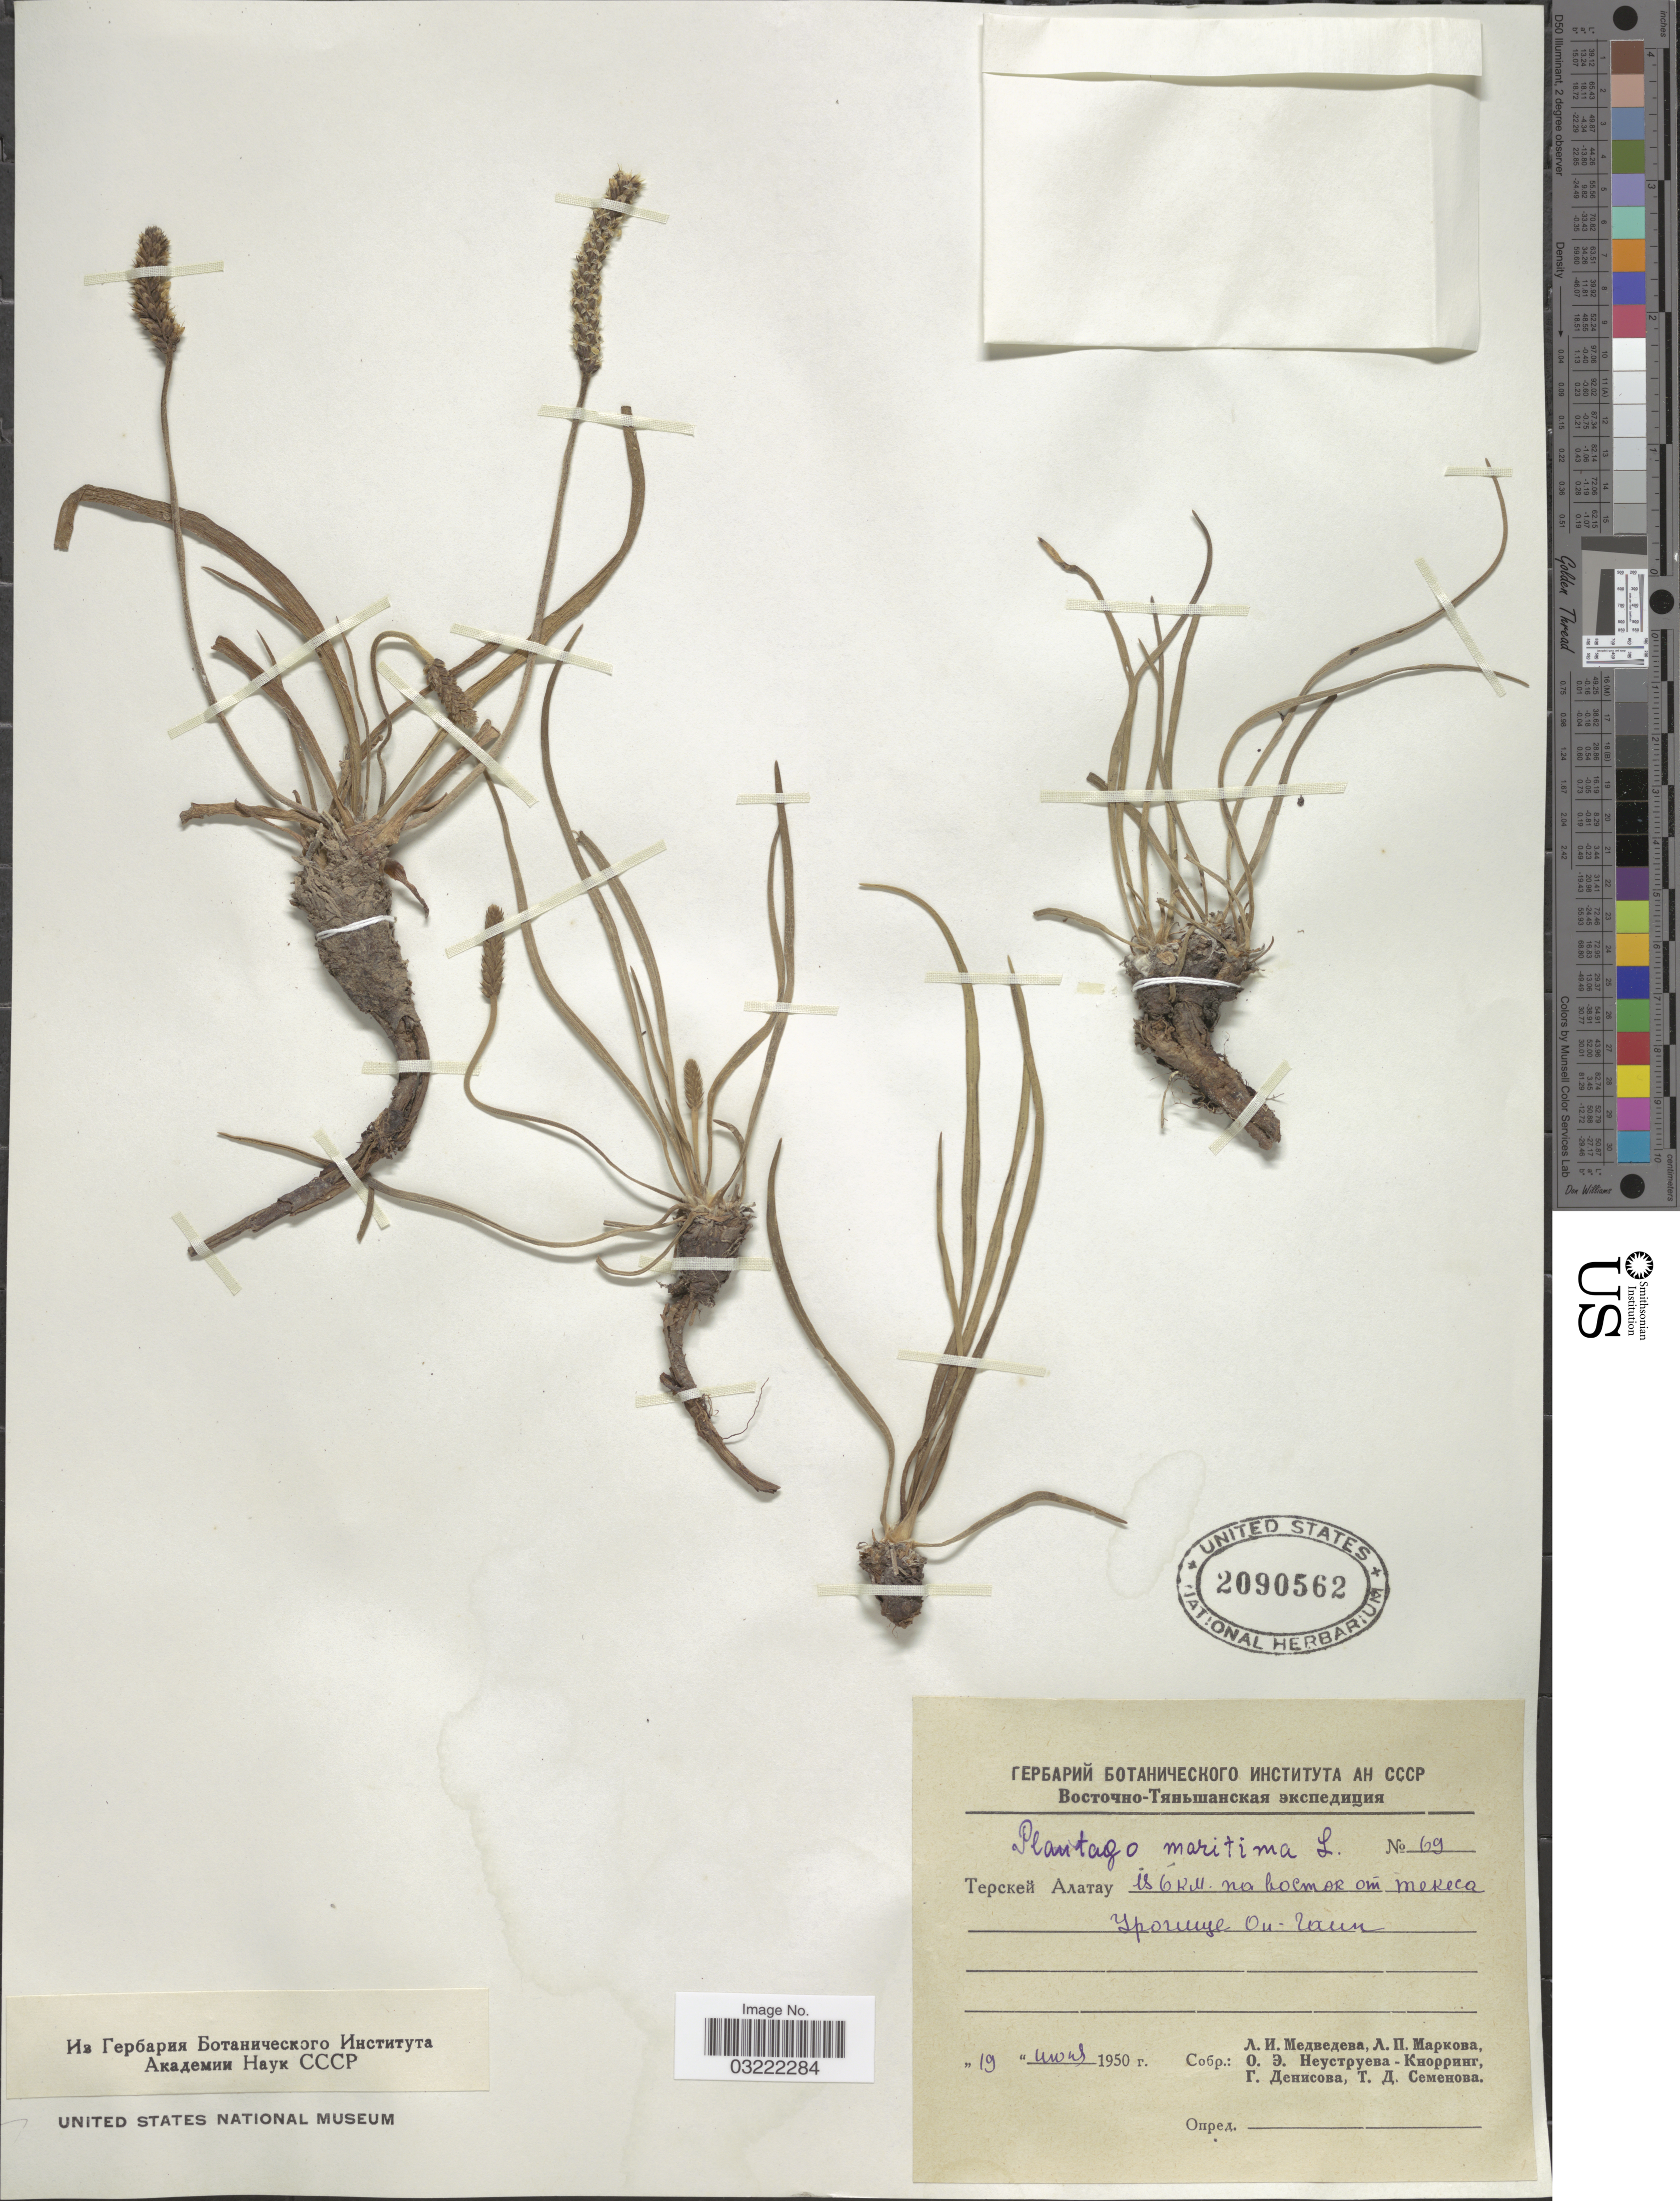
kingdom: Plantae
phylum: Tracheophyta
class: Magnoliopsida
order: Lamiales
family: Plantaginaceae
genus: Plantago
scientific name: Plantago maritima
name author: L.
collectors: L. Medvedeva, L. Makarova, O. Neustrueva-Knorring, G. Denisova & T. Semenova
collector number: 69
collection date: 1950-03-19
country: Kyrgyzstan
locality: Terskey Ala-Too Range, 186 km E from Tekes.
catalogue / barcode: US 2090562